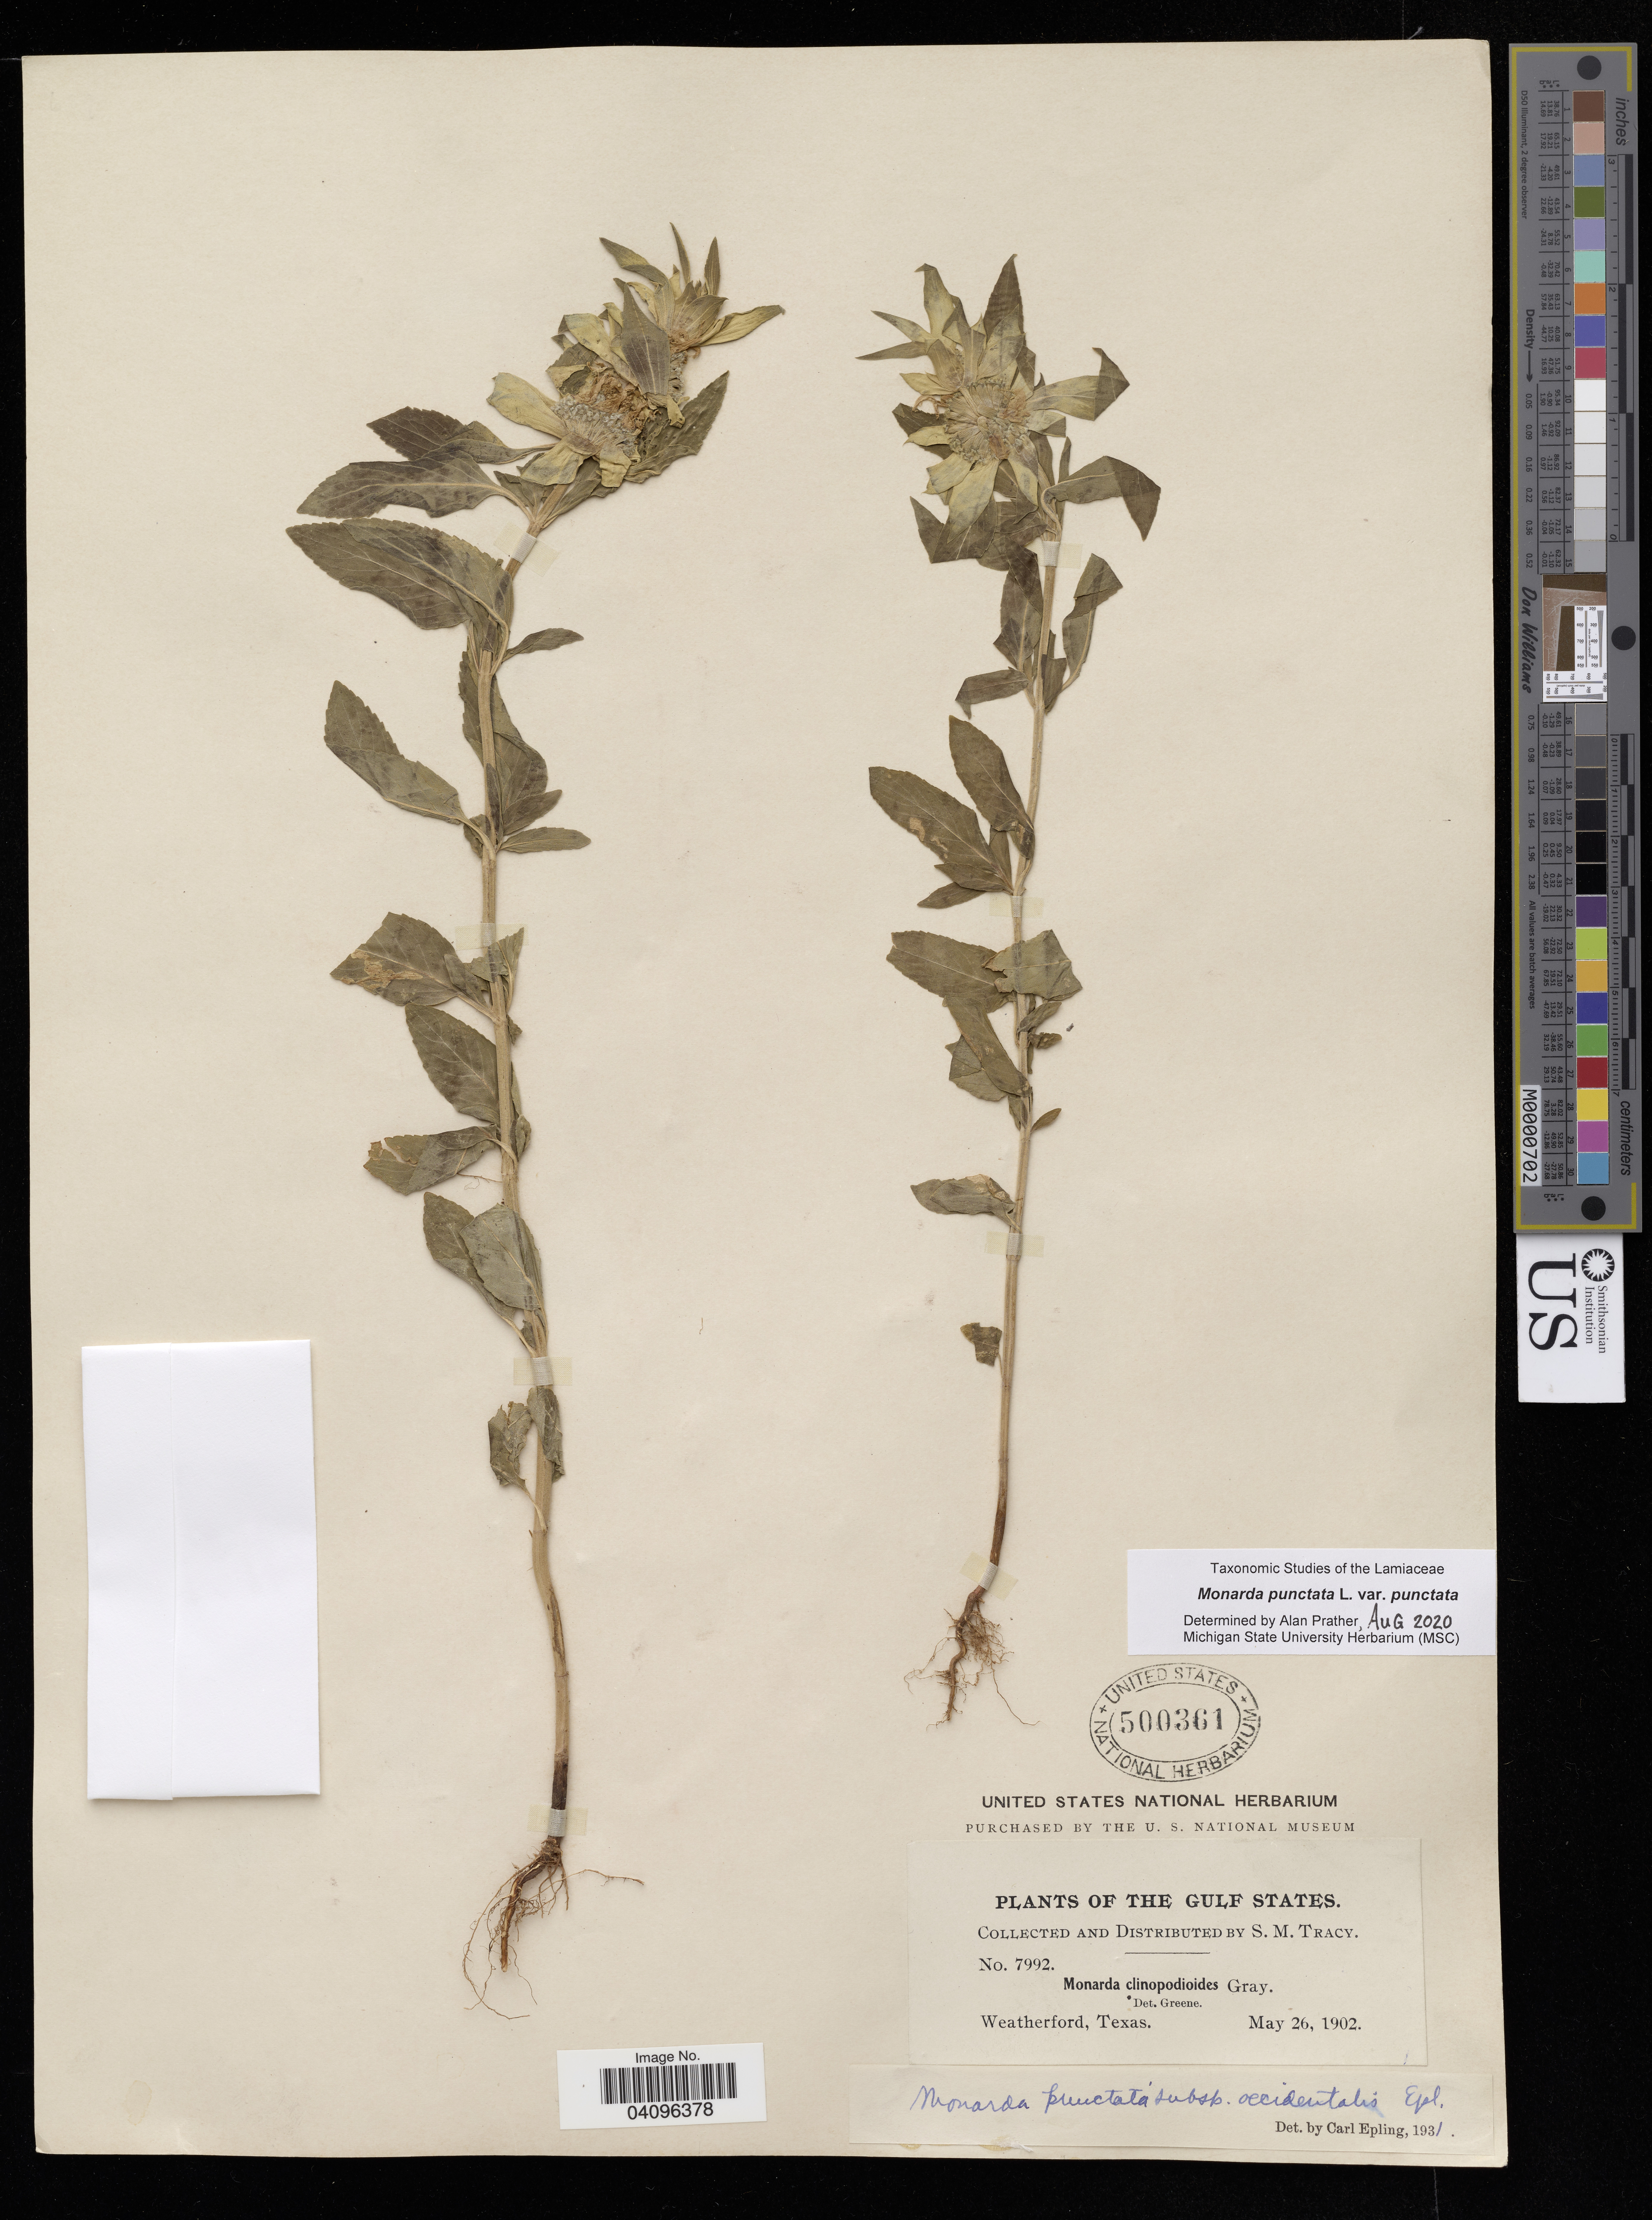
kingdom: Plantae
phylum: Tracheophyta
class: Magnoliopsida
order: Lamiales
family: Lamiaceae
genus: Monarda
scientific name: Monarda punctata var. villicaulis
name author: (Pennell) Shinners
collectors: S. Stracy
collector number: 7992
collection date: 1902-05-26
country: United States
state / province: Texas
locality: The Gulf States. Weatherford.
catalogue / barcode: US 500361